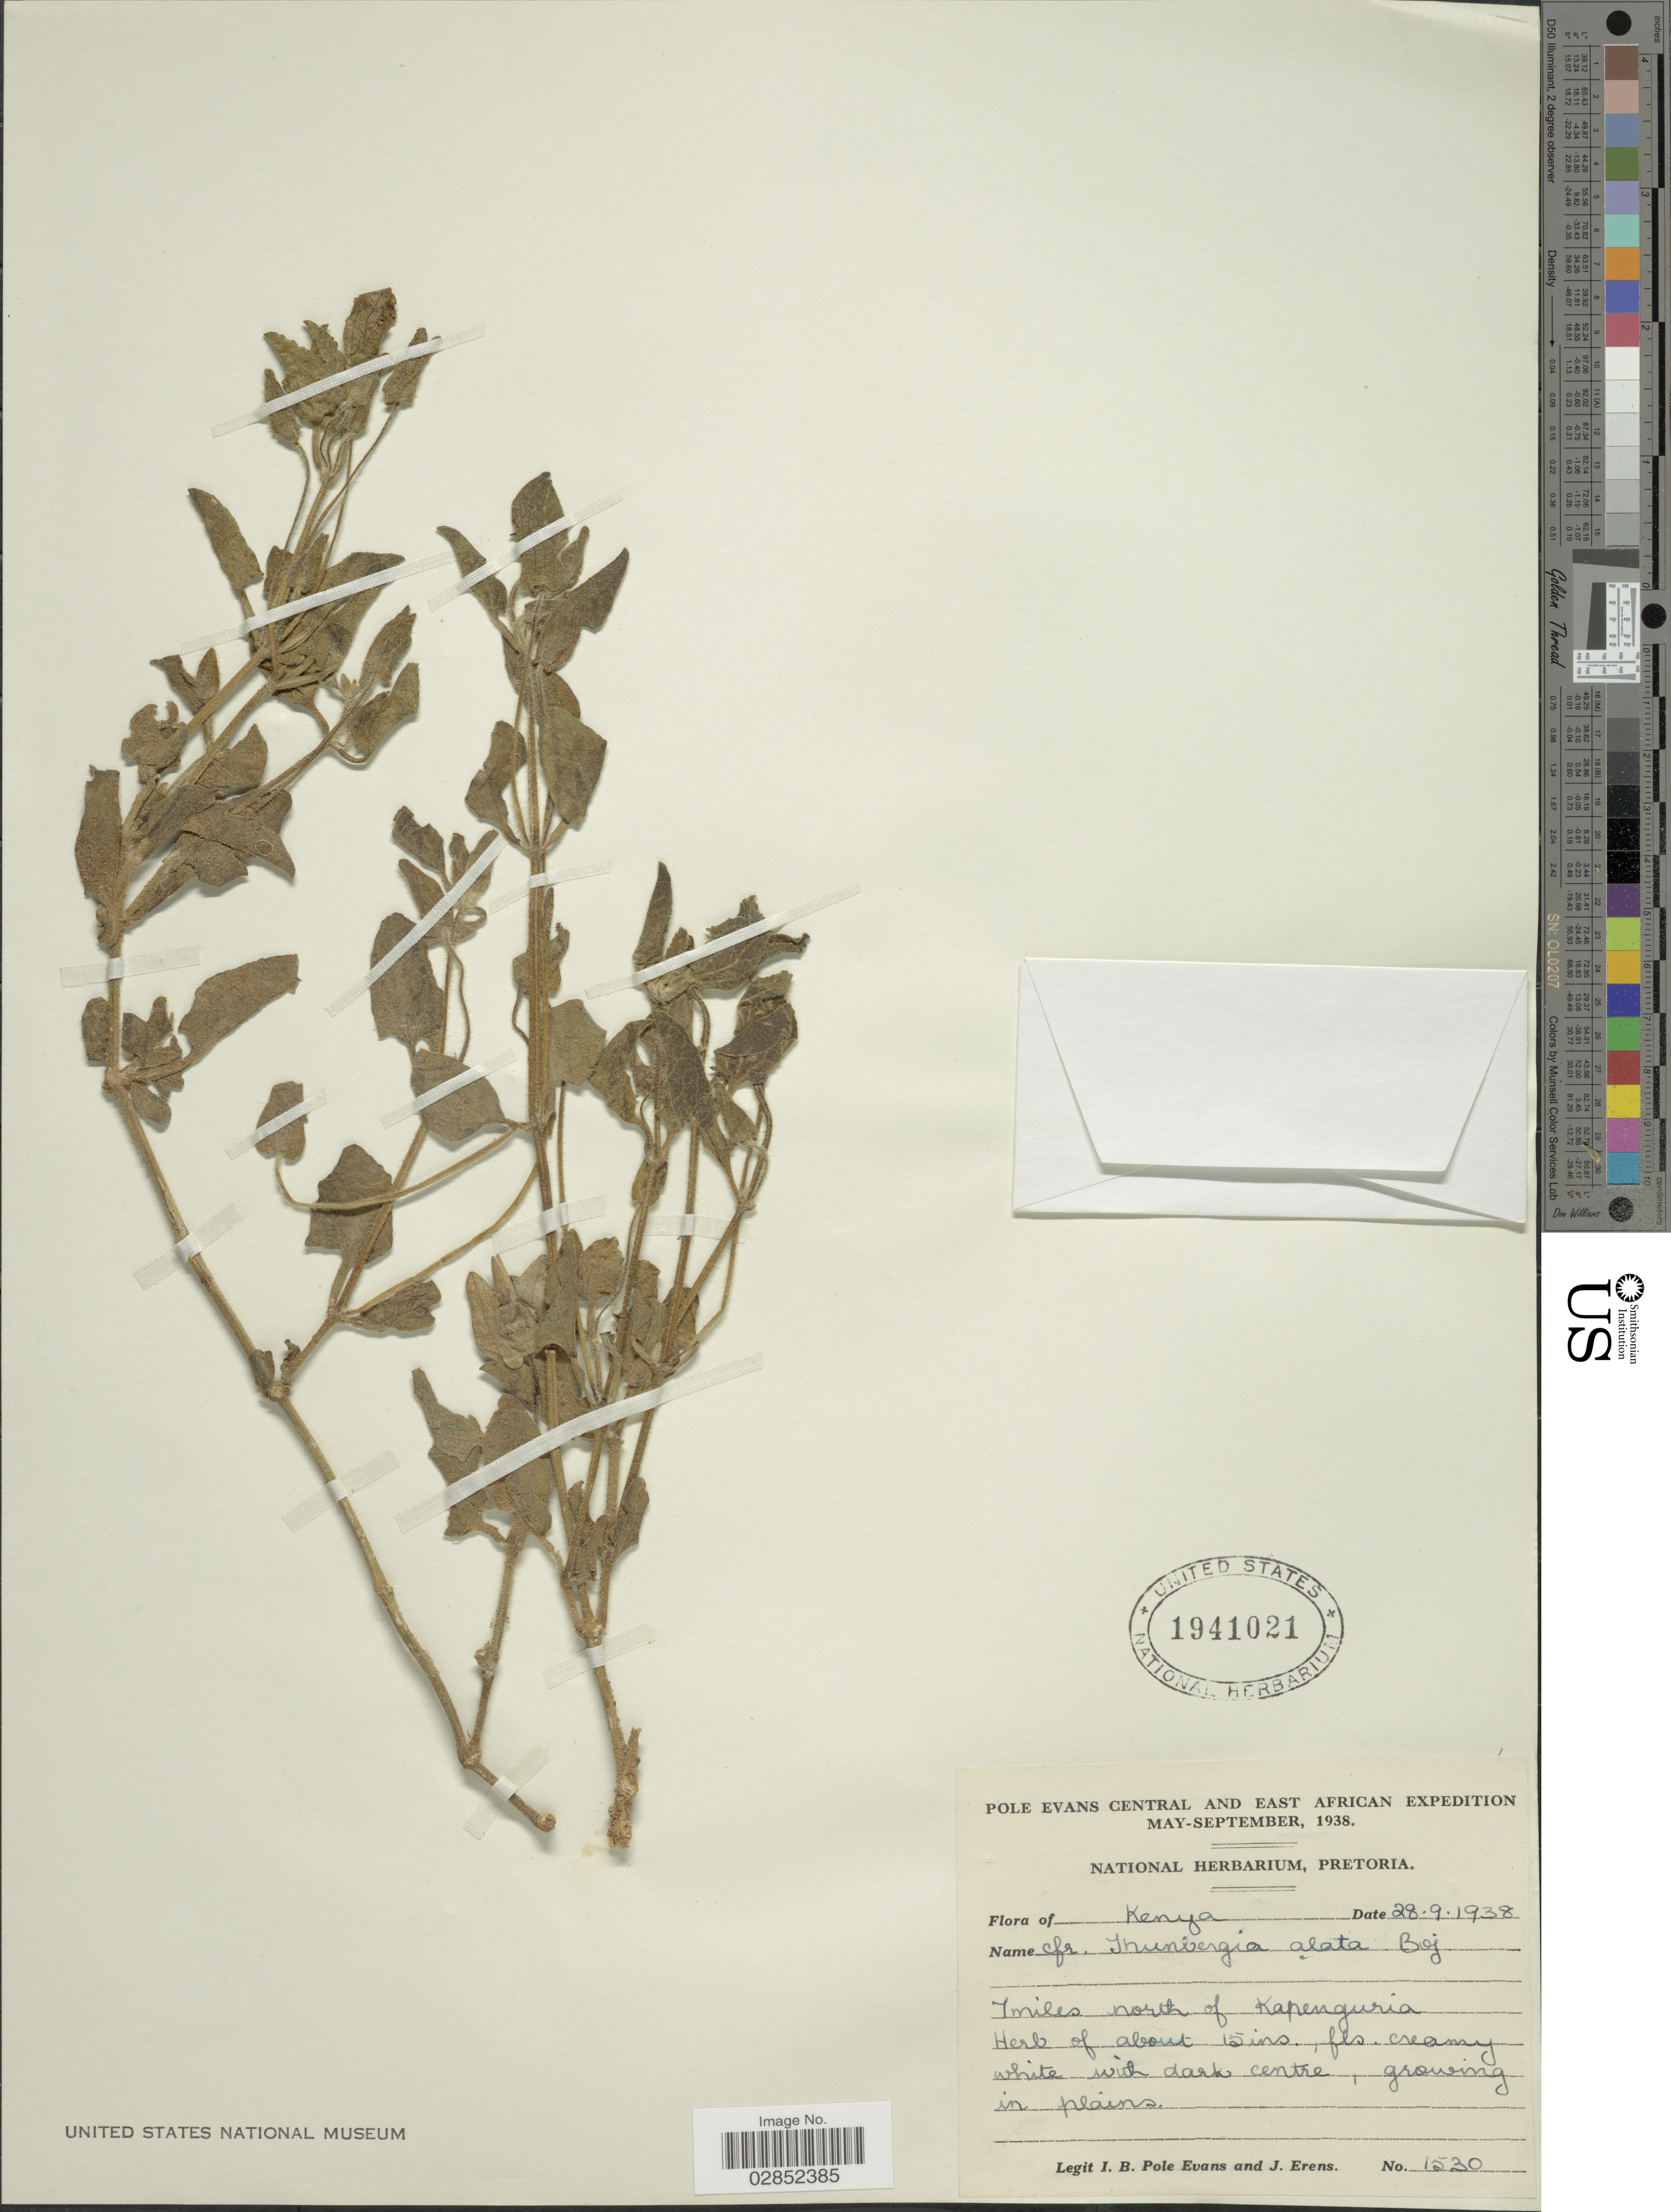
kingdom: Plantae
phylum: Tracheophyta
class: Magnoliopsida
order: Lamiales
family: Acanthaceae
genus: Thunbergia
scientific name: Thunbergia alata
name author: Bojer ex Sims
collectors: I. B. Pole-Evans & J. Erens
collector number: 1530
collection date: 1938-09-28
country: Kenya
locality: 7 miles north of Kapenguria. Central and East Africa.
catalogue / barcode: US 1941021